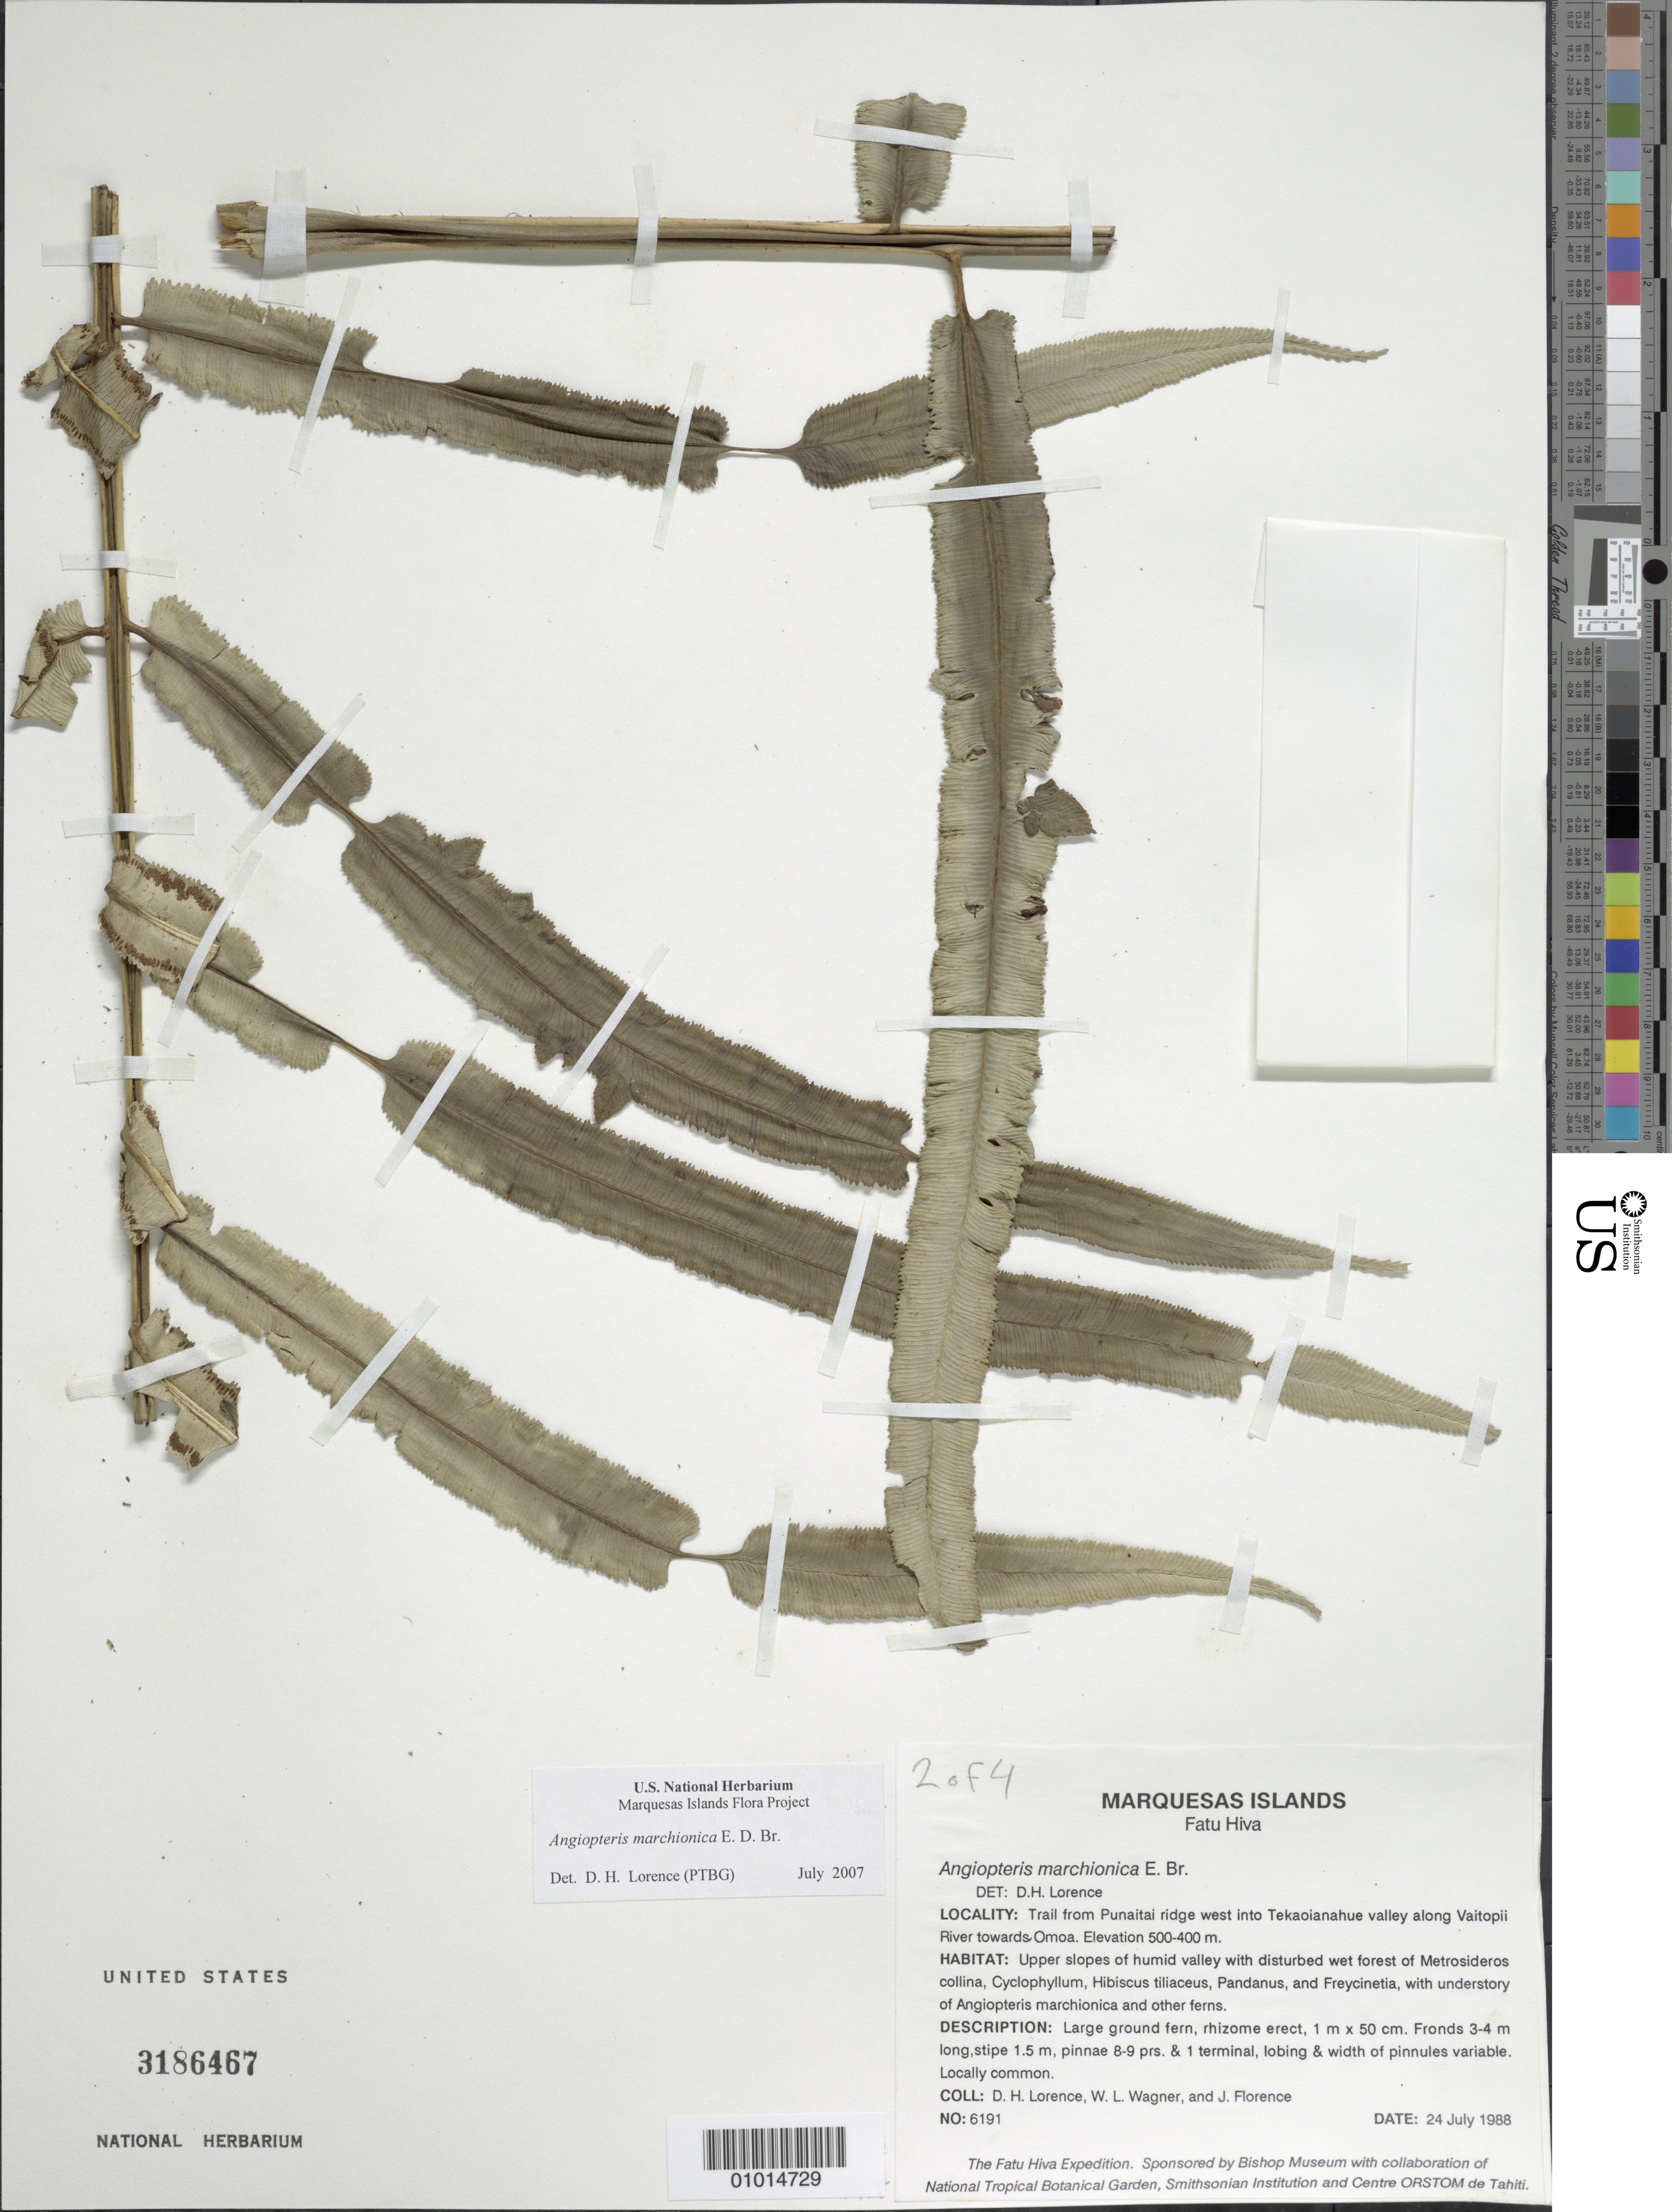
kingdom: Plantae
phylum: Tracheophyta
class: Polypodiopsida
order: Marattiales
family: Marattiaceae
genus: Angiopteris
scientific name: Angiopteris marchionica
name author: E.D. Br.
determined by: Lorence, David H., (PTBG), National Tropical Botanical Garden (UNITED STATES)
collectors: D. Lorence, W. L. Wagner & J. Florence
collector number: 6191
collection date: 1988-07-24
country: French Polynesia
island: Fatu Hiva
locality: Trail from Punaitai ridge W into Tekaoianahue Valley along Vaitopii River towards 'Omo'a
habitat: Upper slopes of humid valley with disturbed wet forest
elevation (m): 400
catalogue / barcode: US 3186467